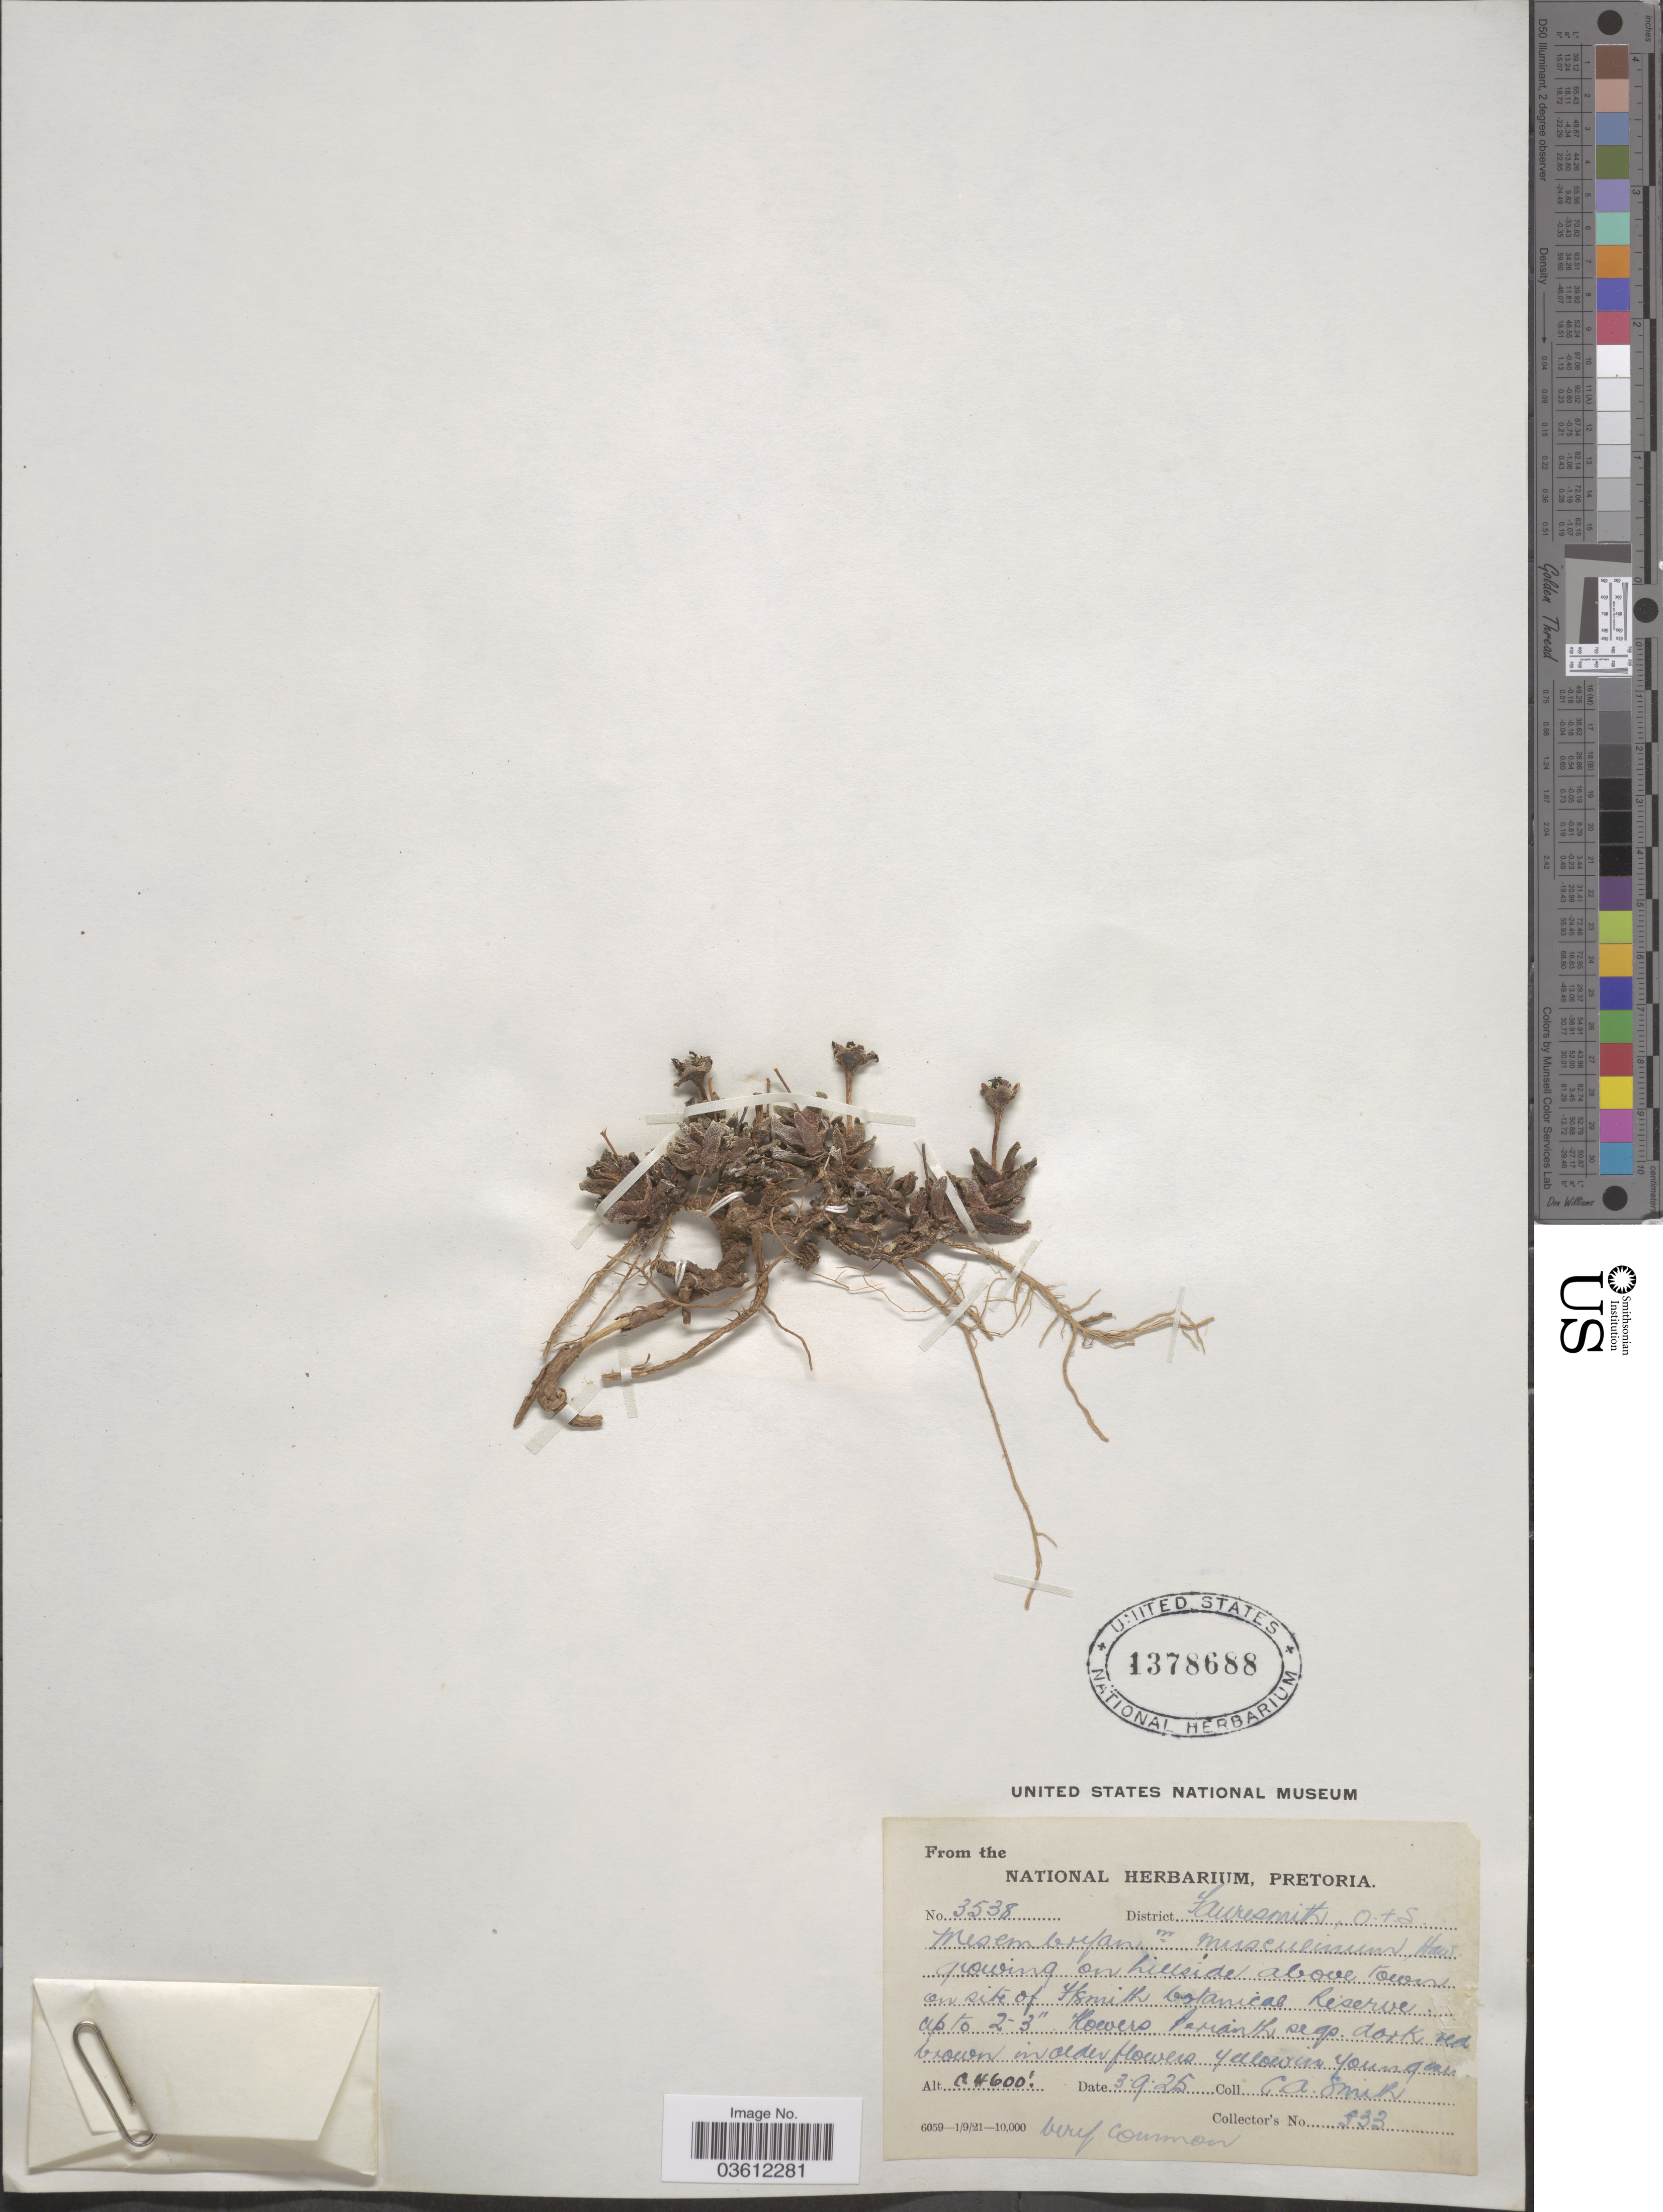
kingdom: Plantae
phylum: Tracheophyta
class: Magnoliopsida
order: Caryophyllales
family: Aizoaceae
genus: Mesembryanthemum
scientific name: Mesembryanthemum musculinum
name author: Haw.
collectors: C. A. Smith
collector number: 3538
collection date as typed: "3.9.25"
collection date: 1925-09-03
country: South Africa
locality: District Fauresmith, O. F. S. On hillside above town on site of F/Smith botanical Reserve.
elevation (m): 183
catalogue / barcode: US 1378688